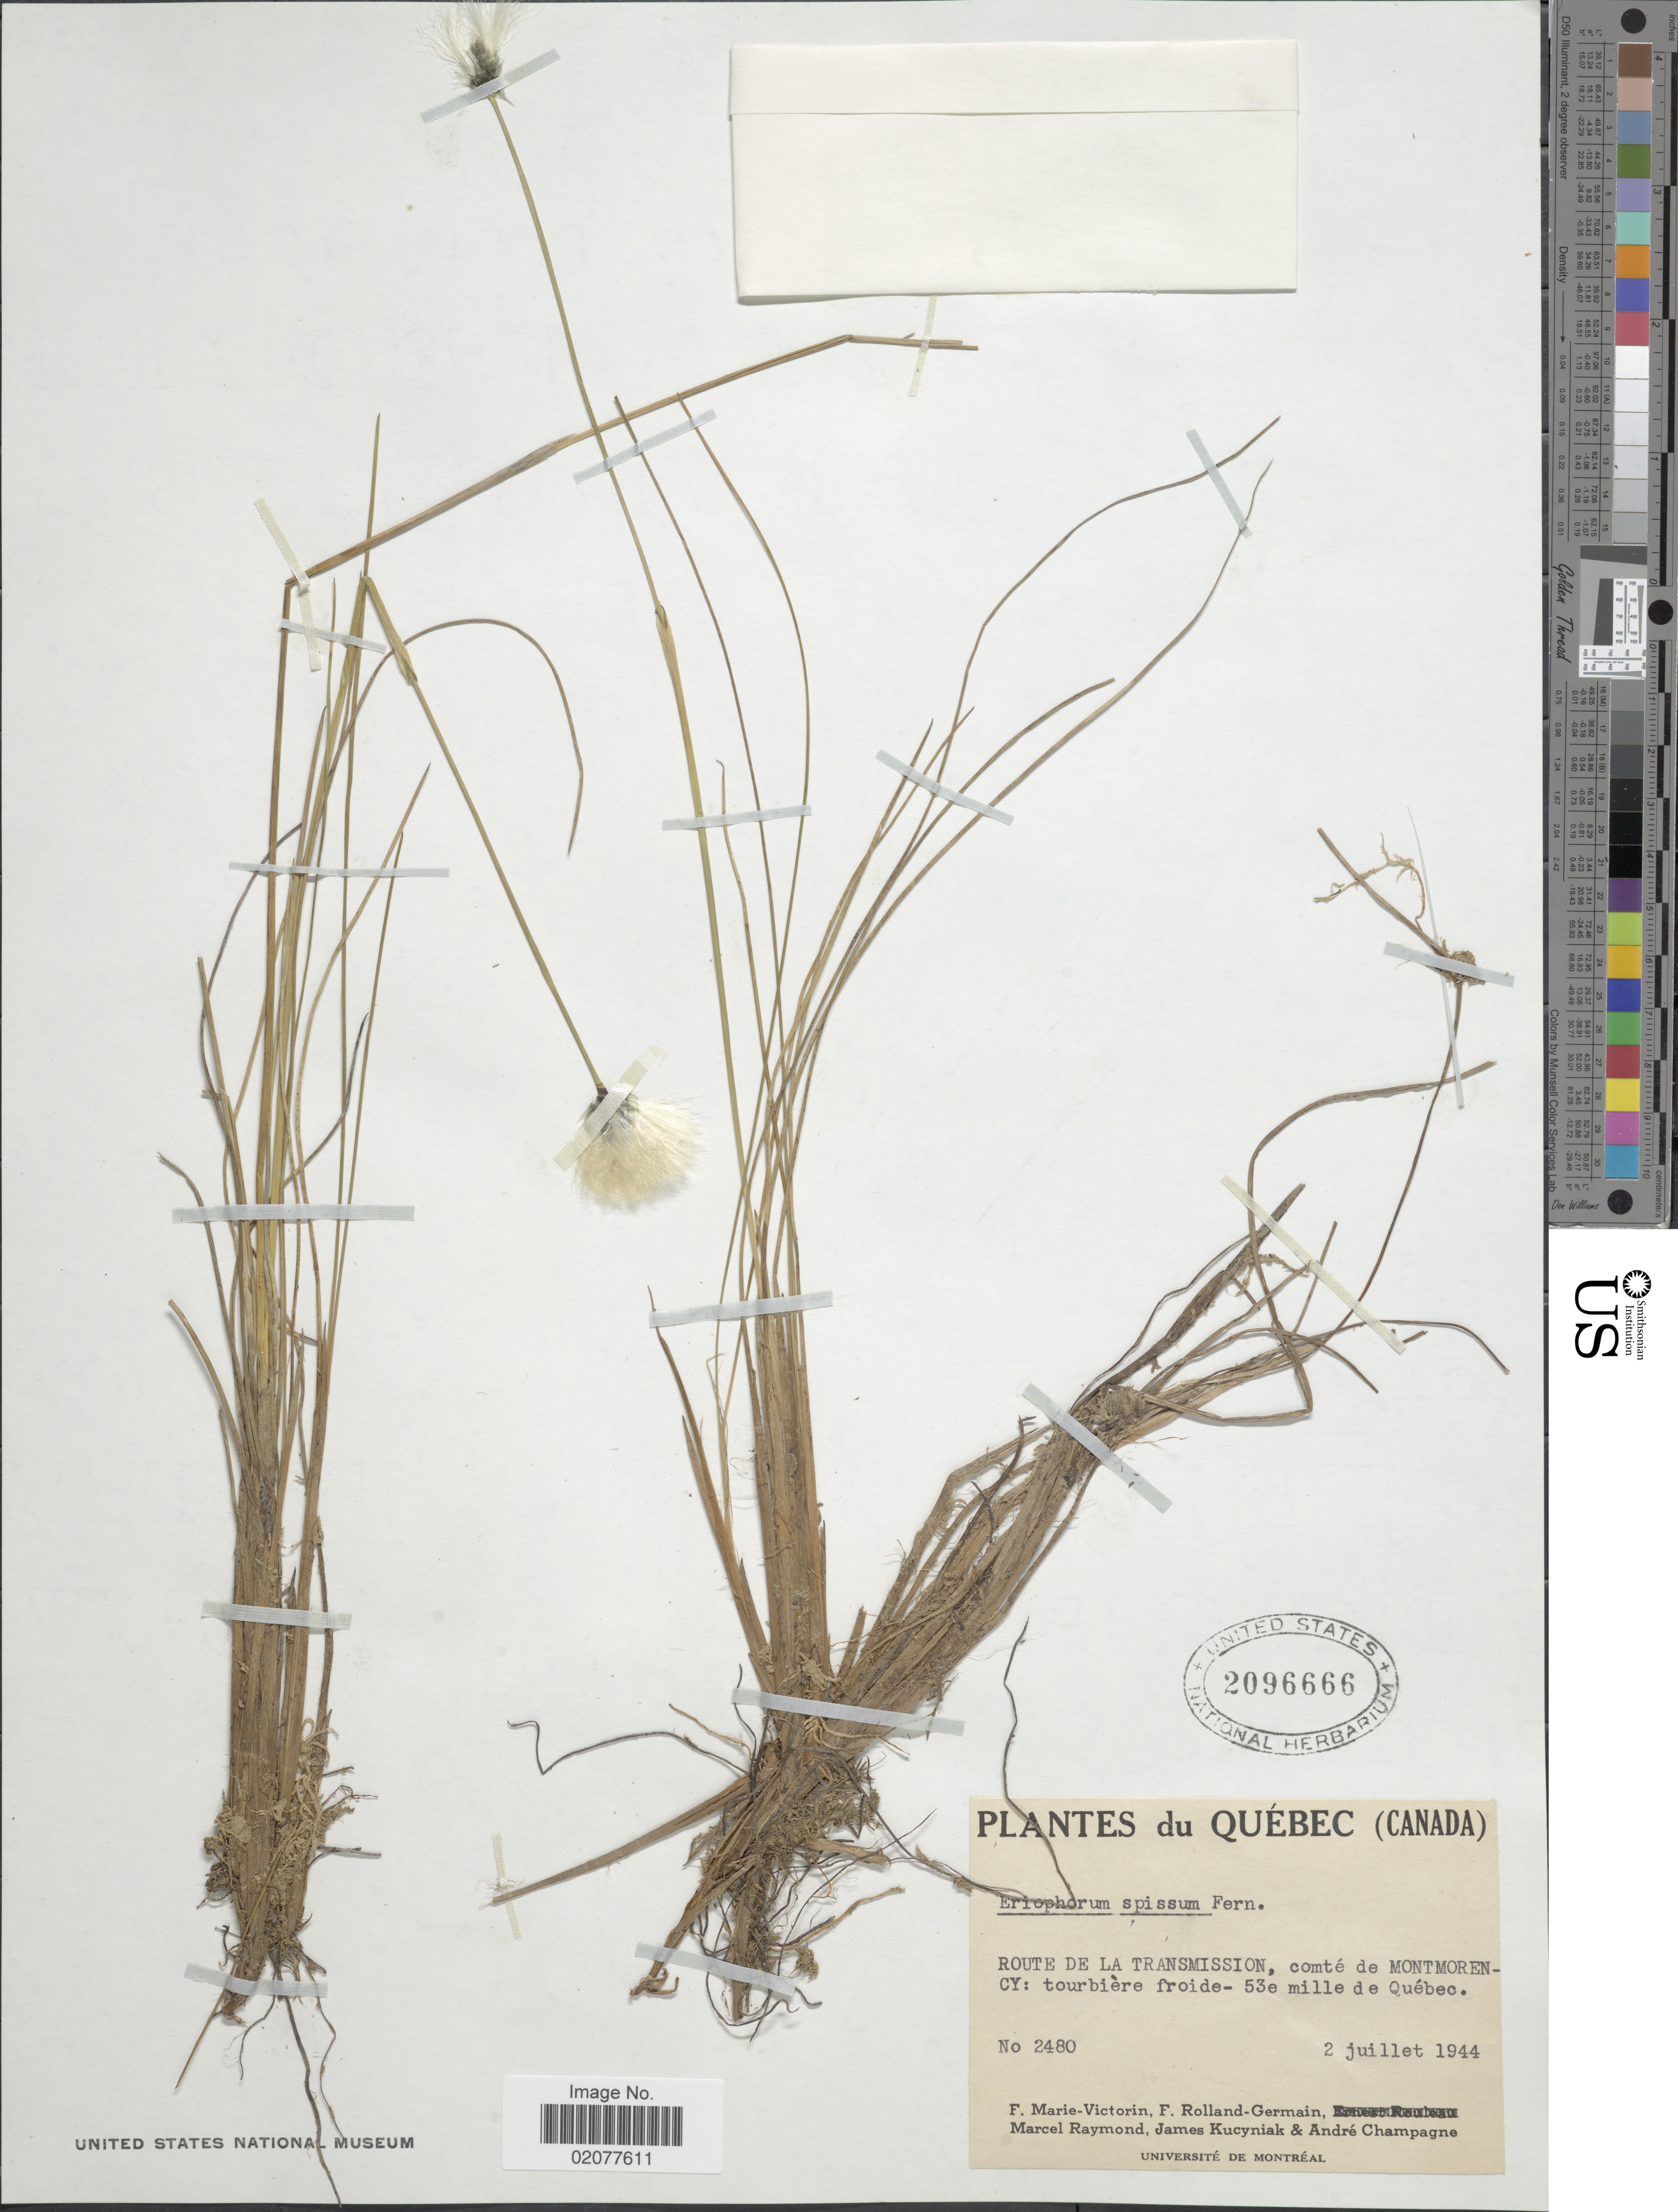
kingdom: Plantae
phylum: Tracheophyta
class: Liliopsida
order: Poales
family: Cyperaceae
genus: Eriophorum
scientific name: Eriophorum spissum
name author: Fernald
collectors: F. Marie-Victorin, Rolland-Germain, M. Raymond, J. Kucyniak & A. Champagne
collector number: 2480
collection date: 1944-07-02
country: Canada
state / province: Quebec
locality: Quebec. Route de la Transmission, comte de Montmorency: tourbiere froide - 53e mille de Quebec.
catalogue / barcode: US 2096666